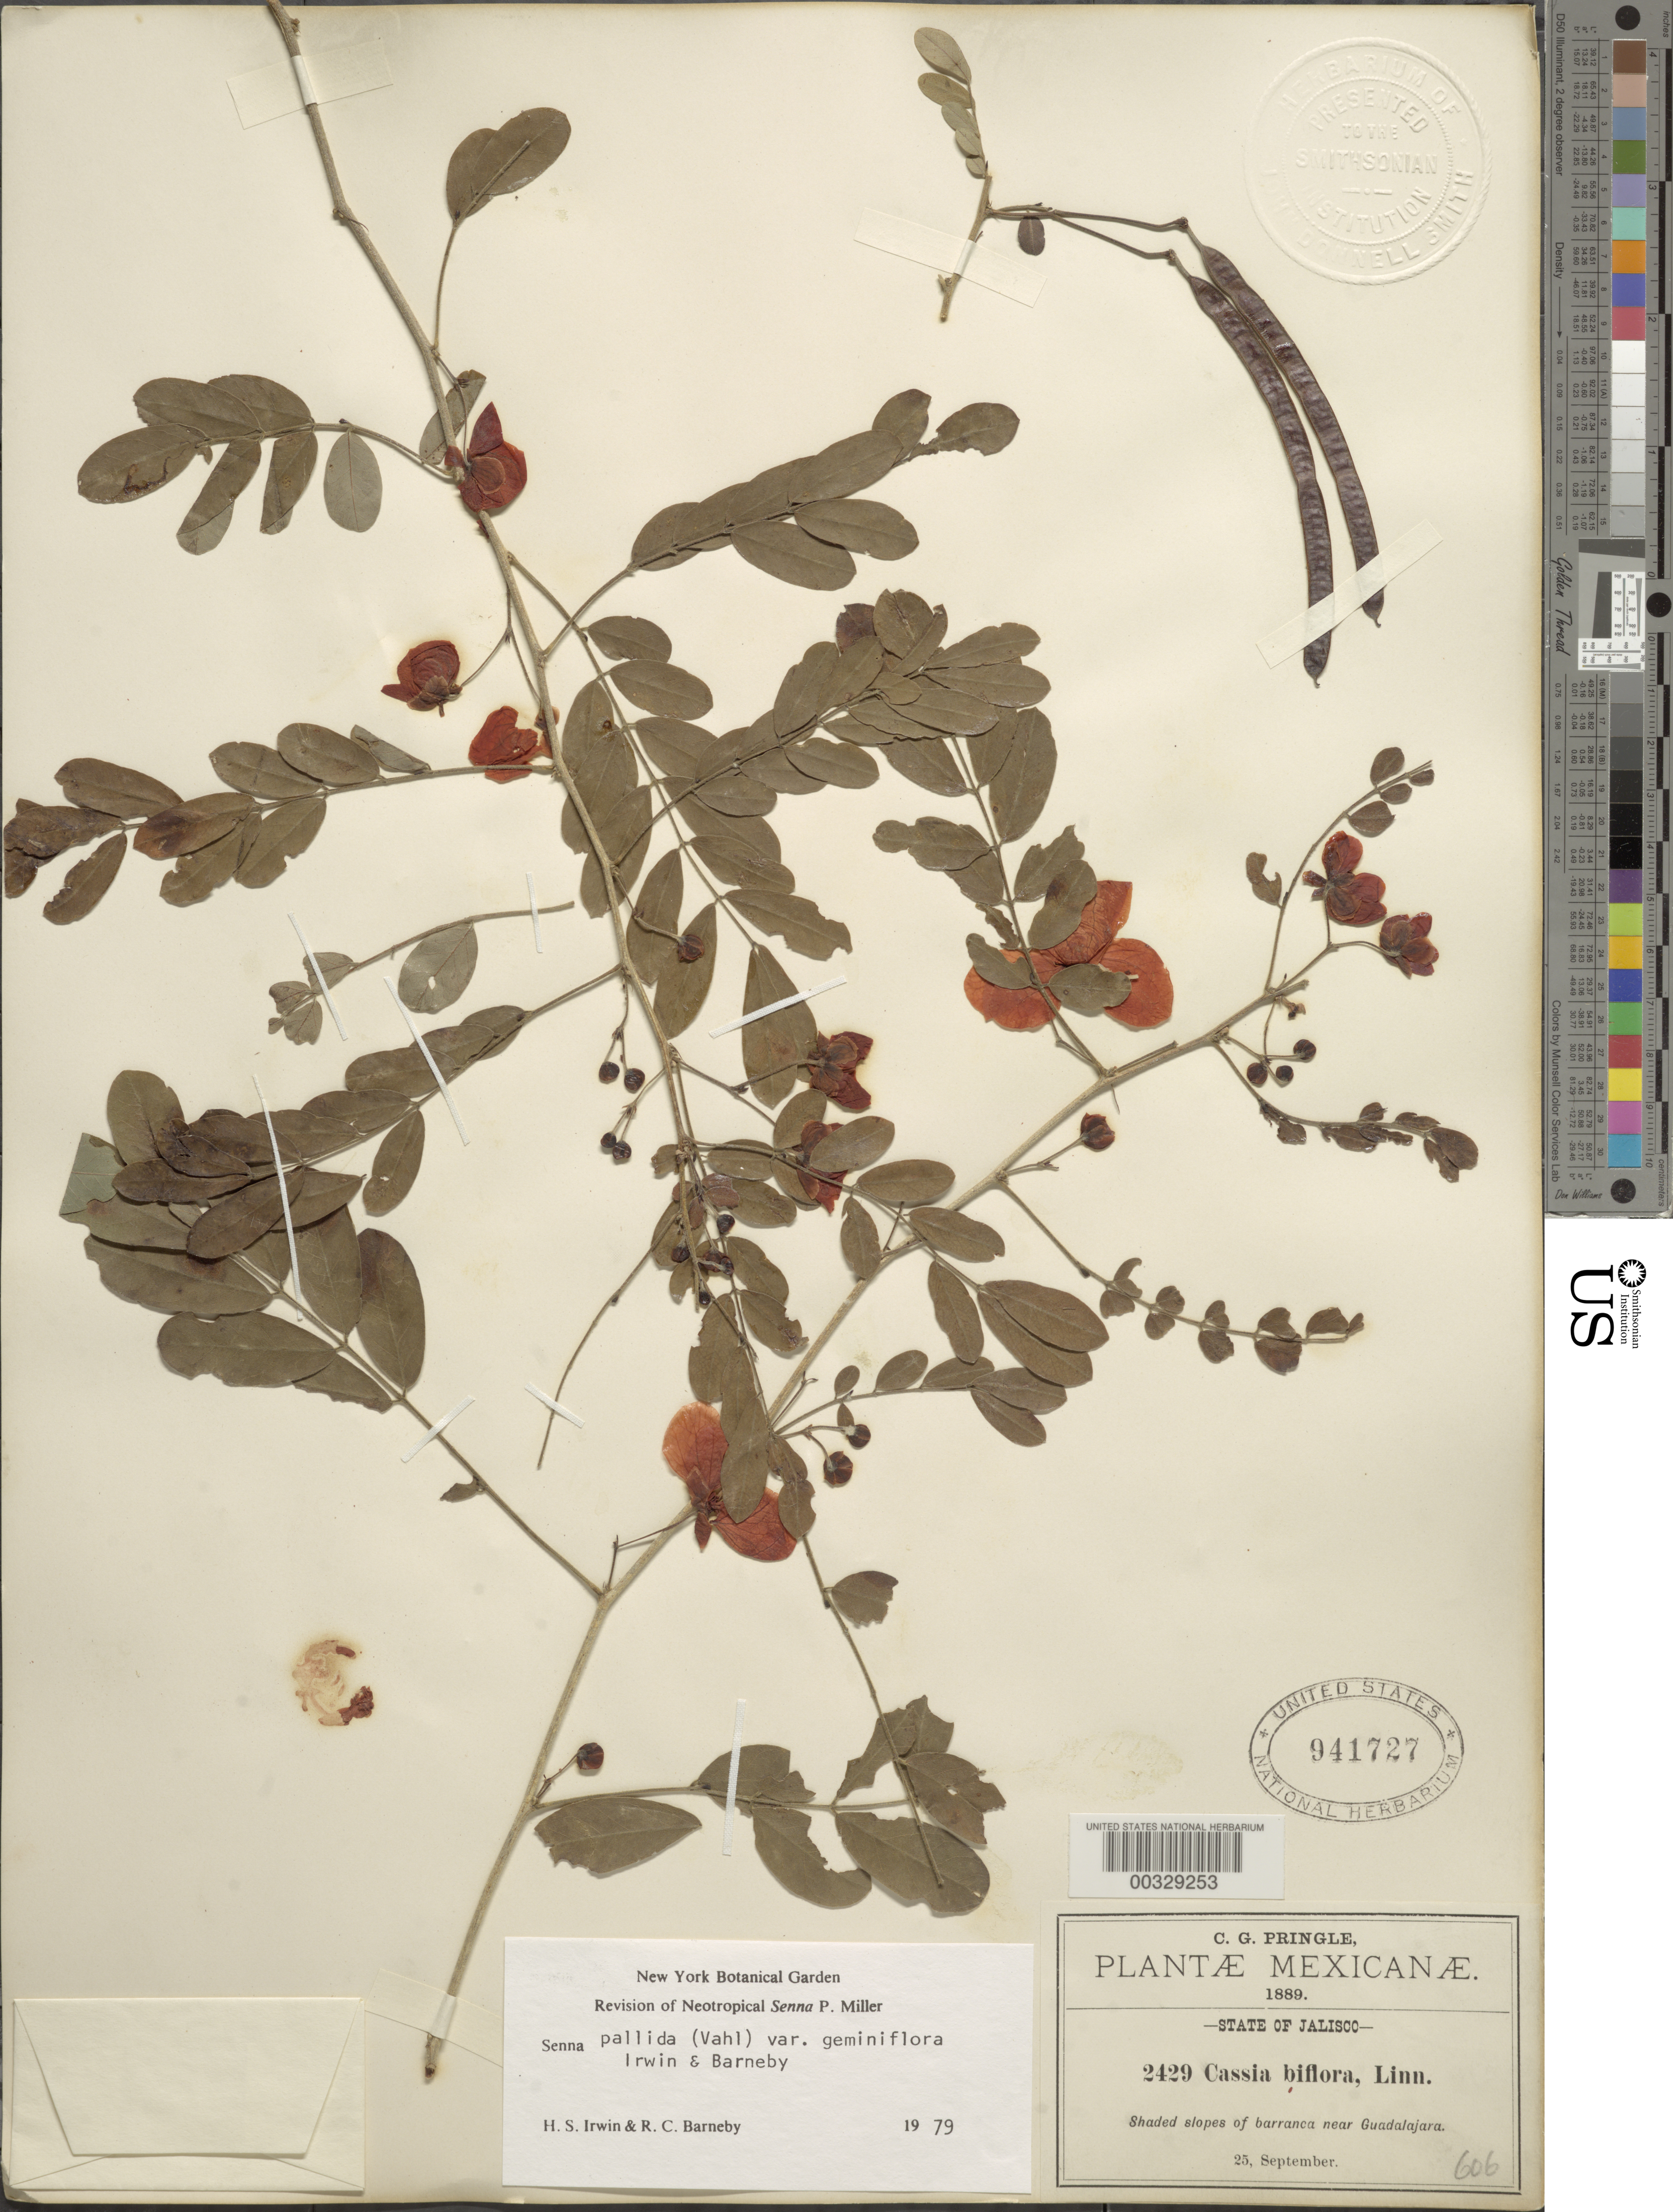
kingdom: Plantae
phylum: Tracheophyta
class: Magnoliopsida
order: Fabales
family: Fabaceae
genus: Senna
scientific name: Senna pallida var. geminiflora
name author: H.S. Irwin & Barneby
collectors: C. G. Pringle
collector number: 2429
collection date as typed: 25 Sep 1889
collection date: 1889-09-25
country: Mexico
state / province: Jalisco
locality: Barranca near Guadalajara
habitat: Shaded slopes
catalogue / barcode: US 941727